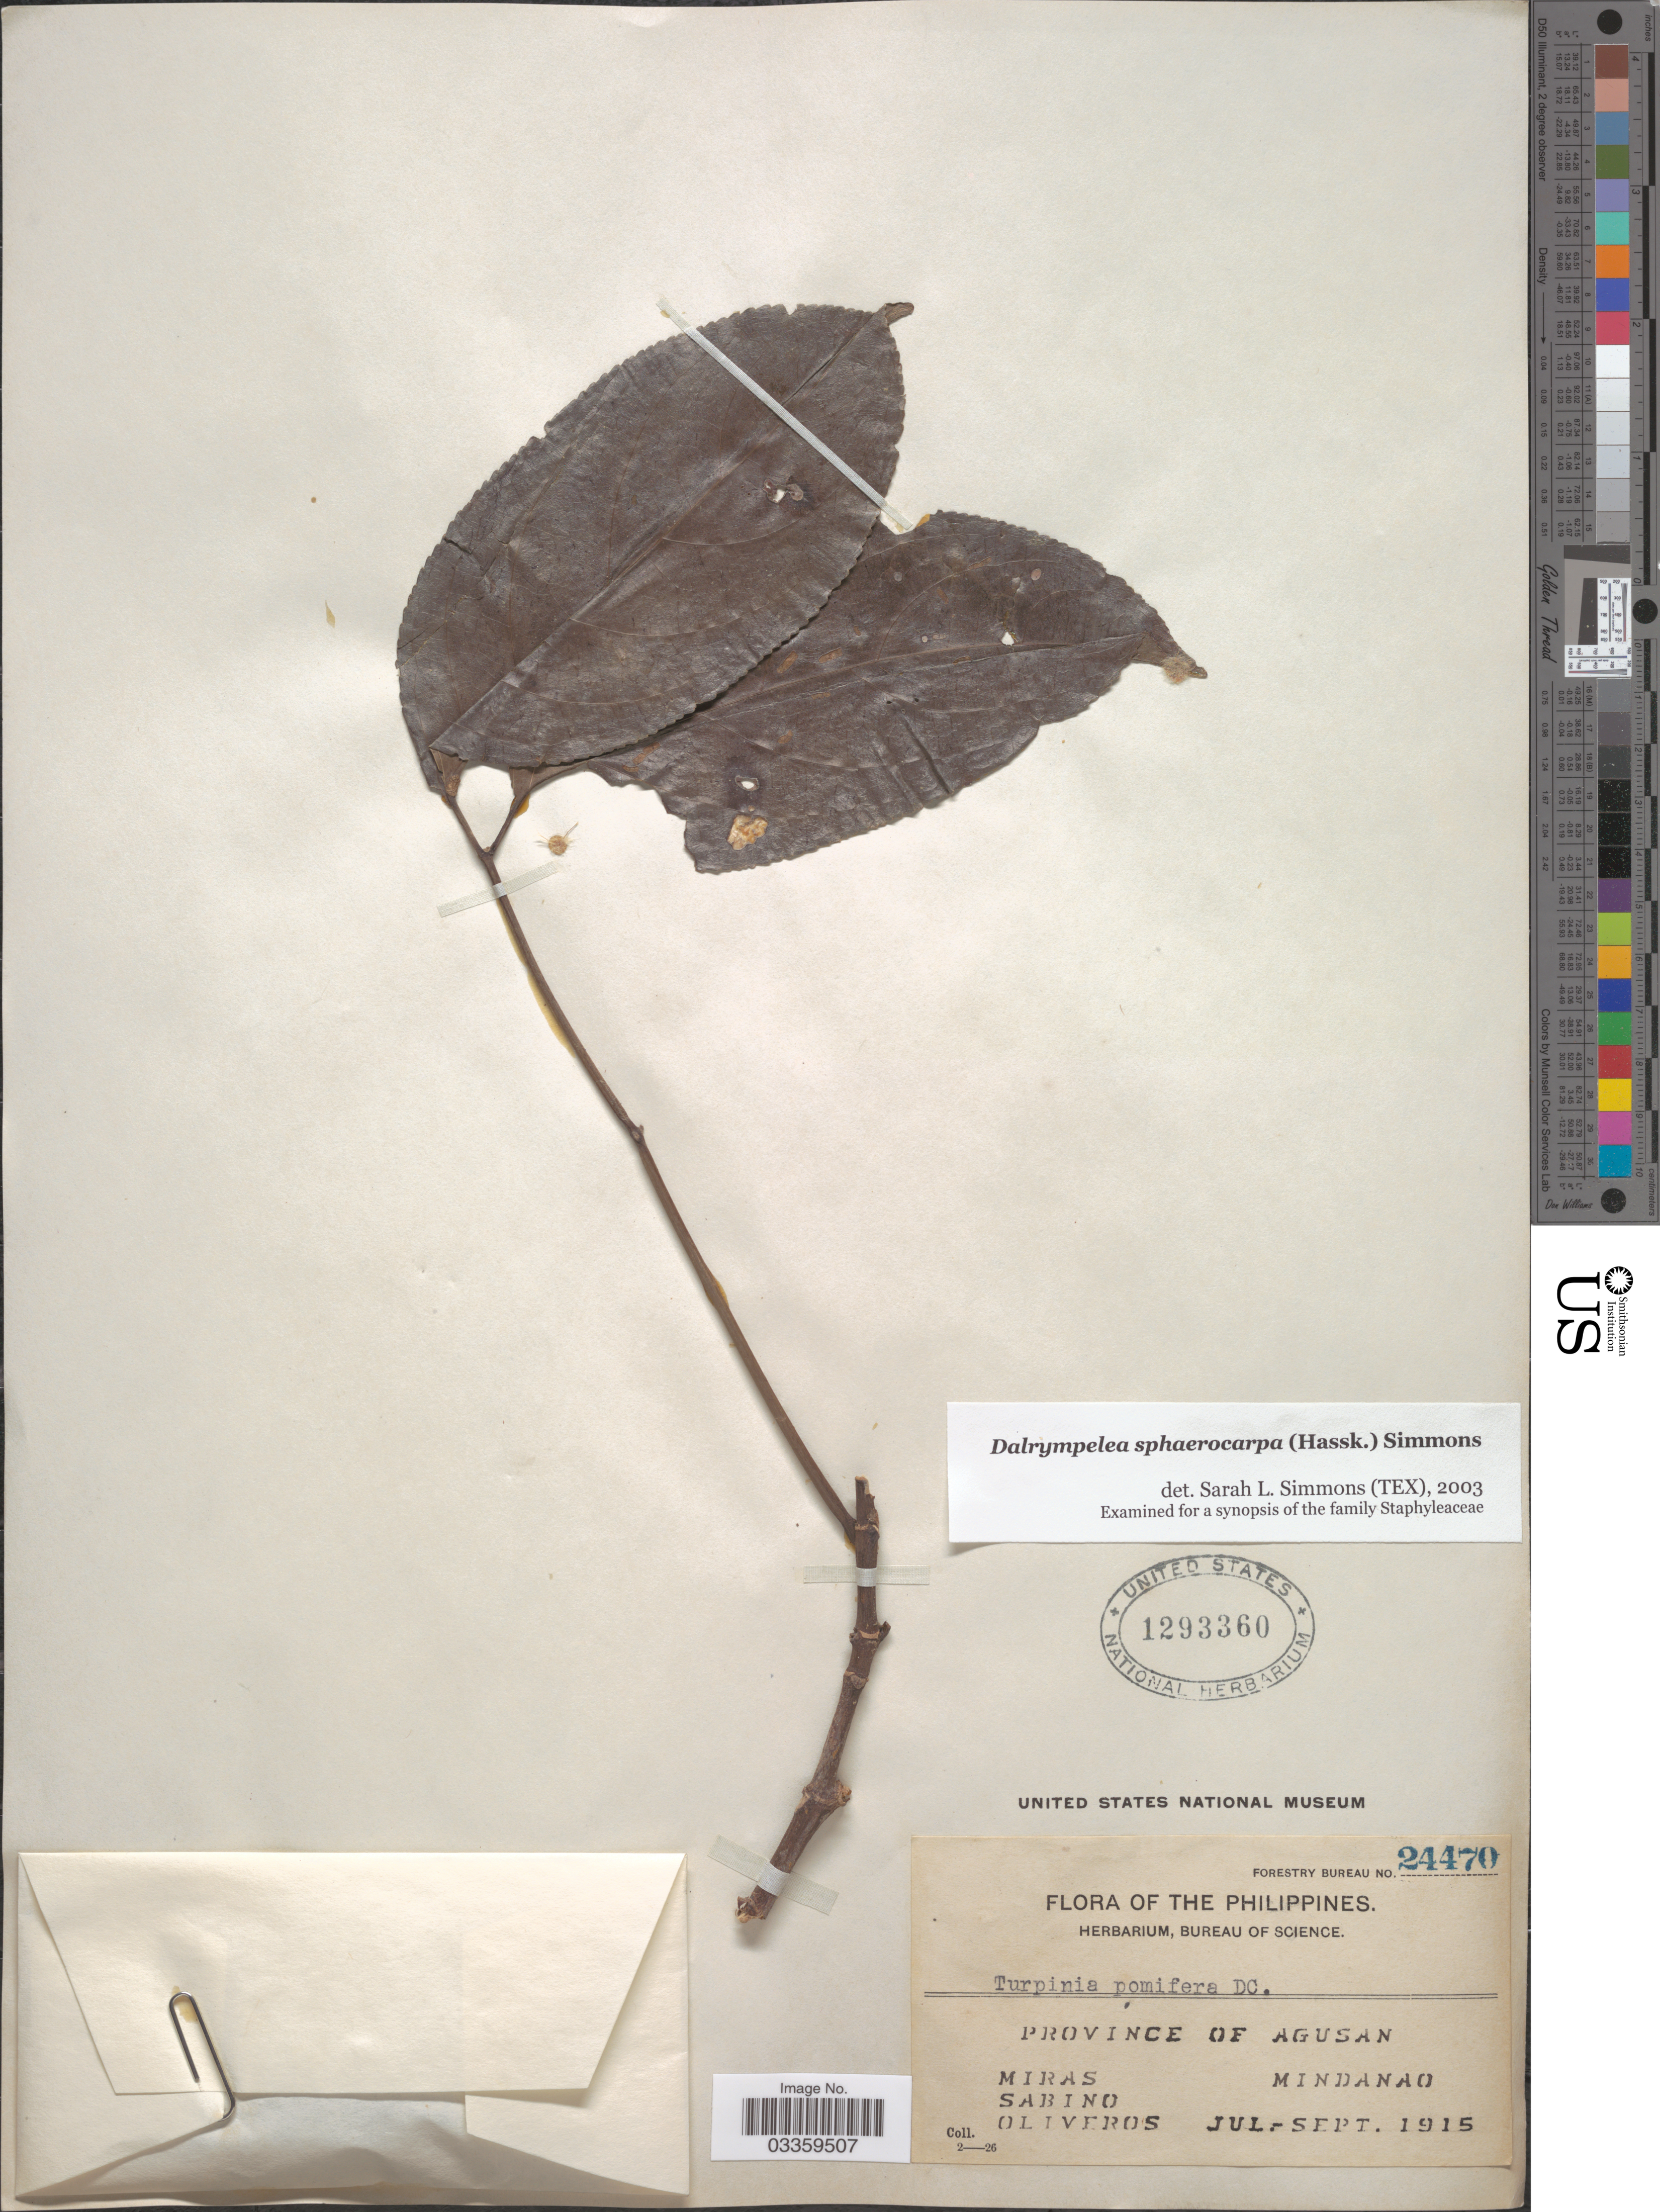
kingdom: Plantae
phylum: Tracheophyta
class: Magnoliopsida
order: Crossosomatales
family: Staphyleaceae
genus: Dalrympelea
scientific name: Dalrympelea sphaerocarpa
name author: (Hassk.) Nor-Ezzaw.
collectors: Miras, Sabino & Oliveros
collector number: Forestry Bureau 24470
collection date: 1915-07/1915-09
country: Philippines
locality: Province of Agusan. Mindanao.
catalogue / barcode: US 1293360